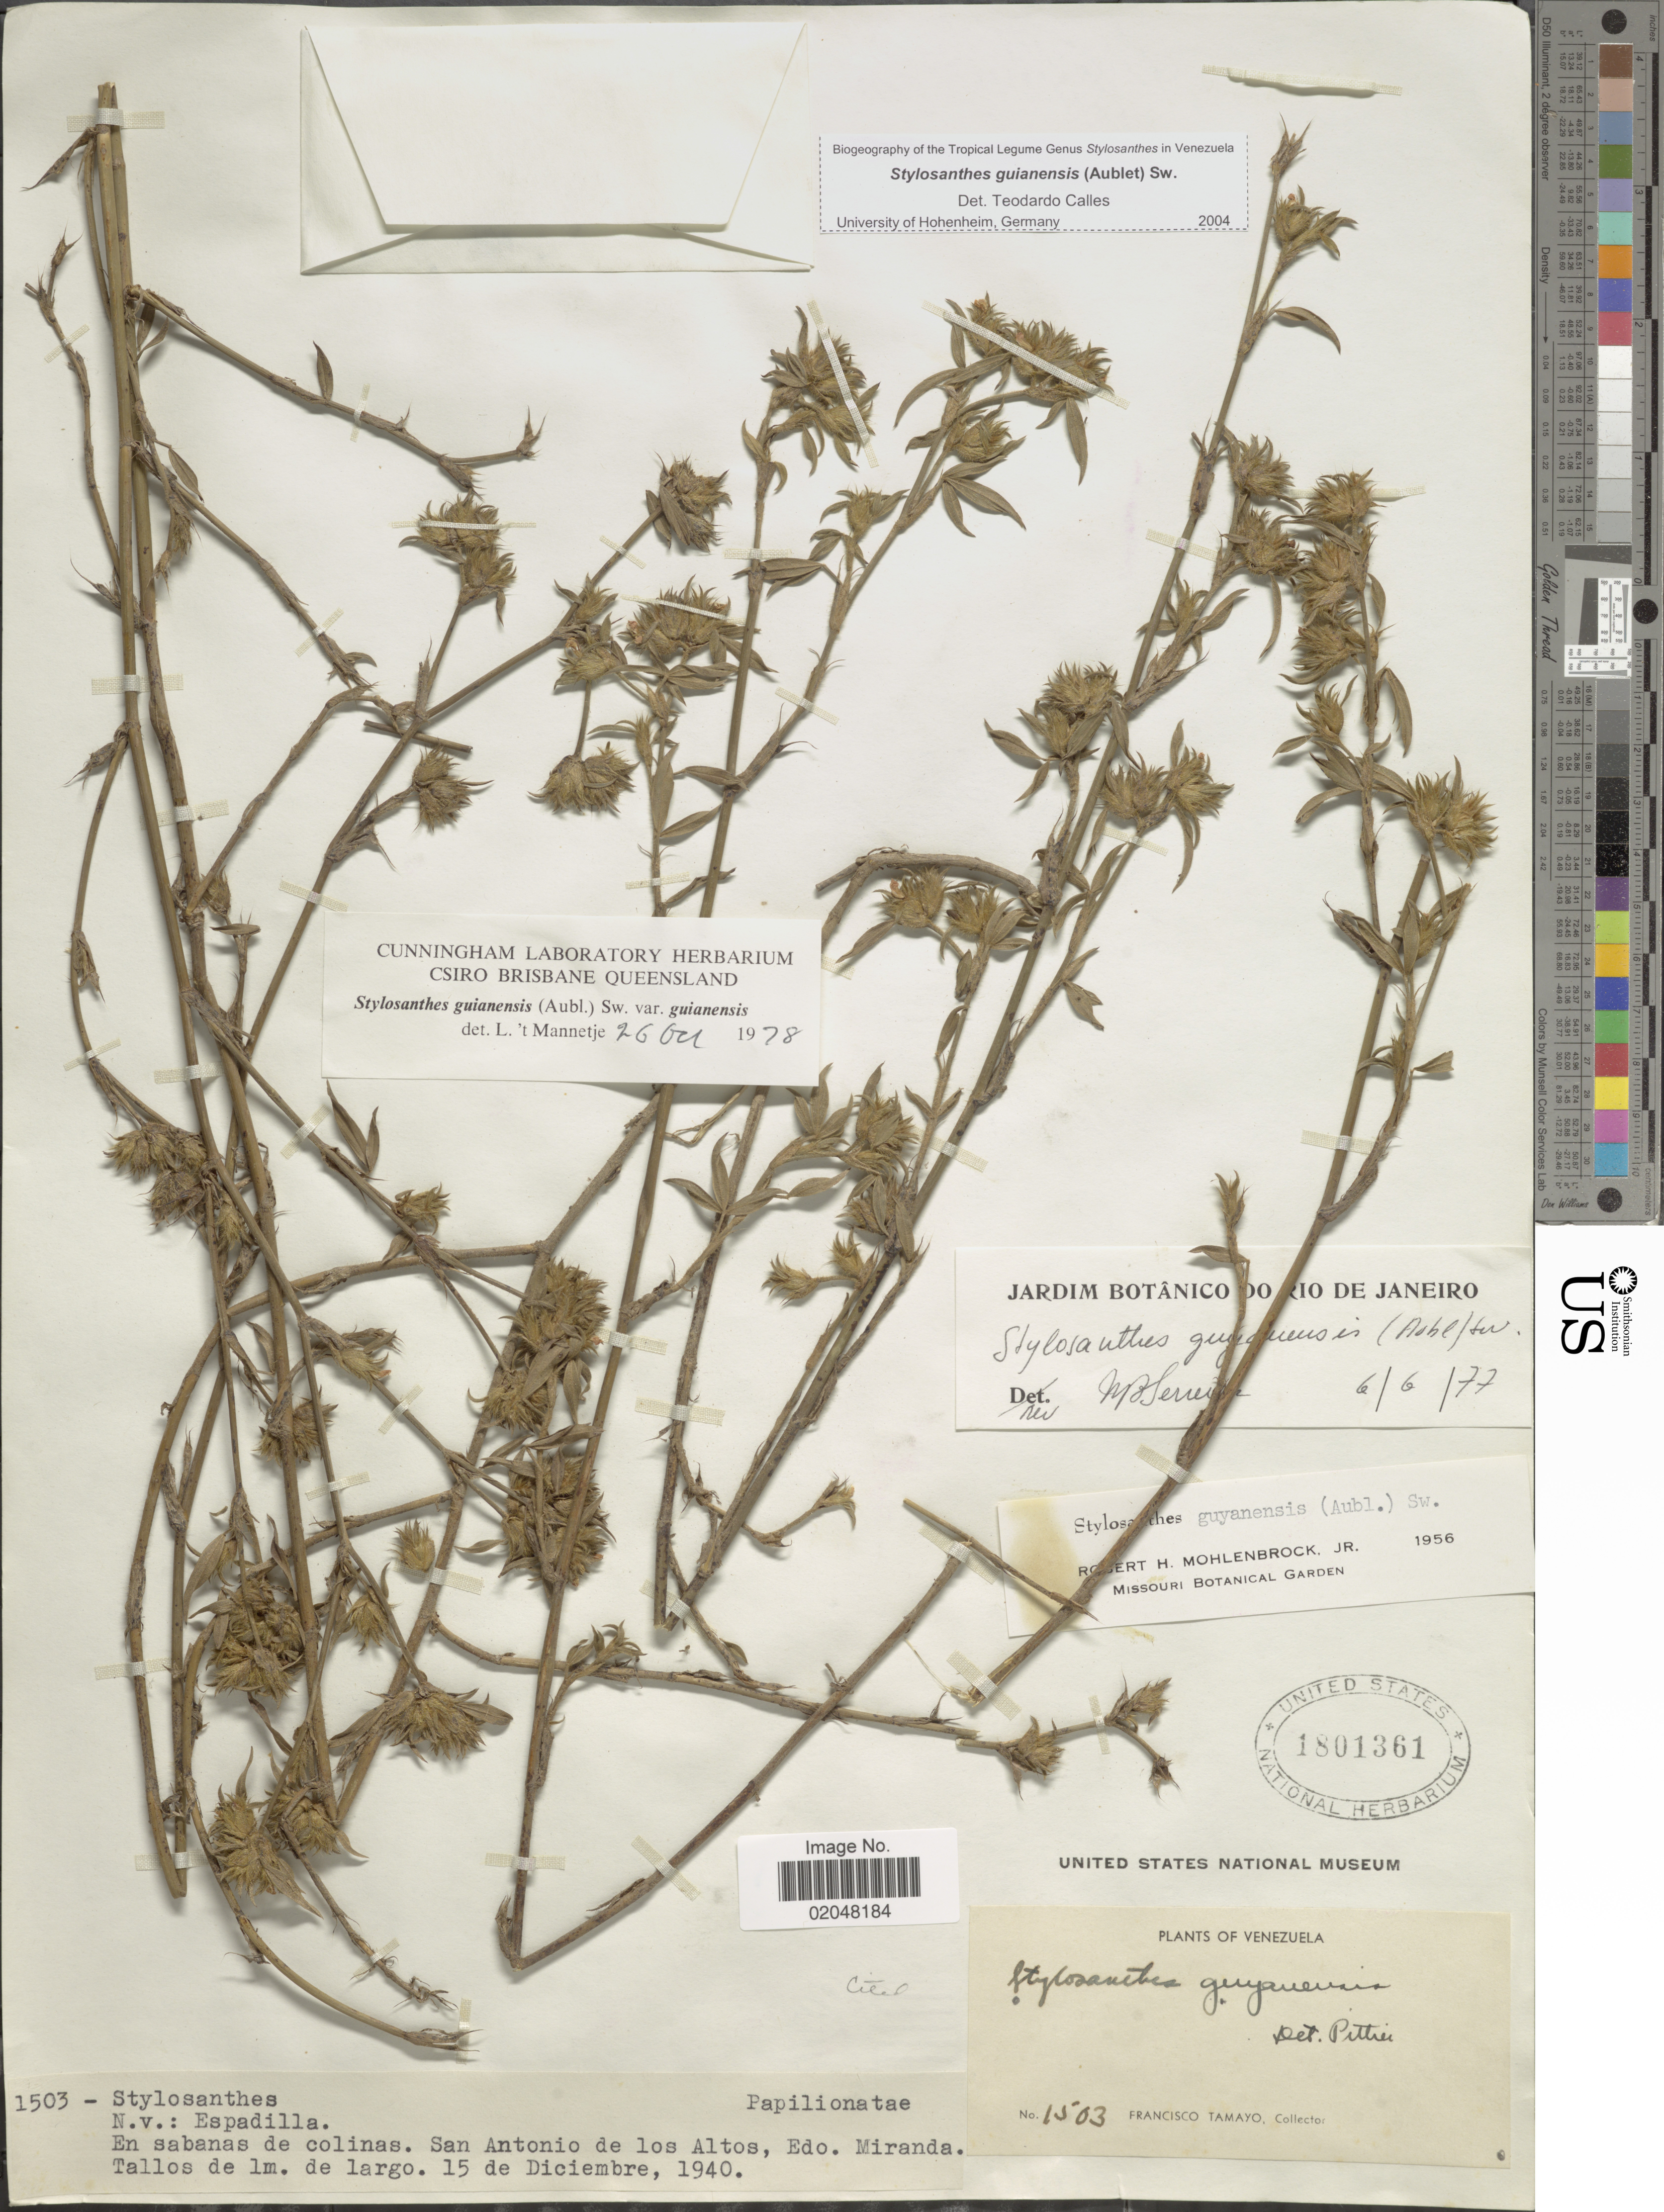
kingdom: Plantae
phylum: Tracheophyta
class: Magnoliopsida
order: Fabales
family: Fabaceae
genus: Stylosanthes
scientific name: Stylosanthes guianensis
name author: (Aubl.) Sw.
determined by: Calles, T.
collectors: F. Tamayo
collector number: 1503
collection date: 1940-12-15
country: Venezuela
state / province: Miranda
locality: En sabanas de colinas, San Antonio de los Altos.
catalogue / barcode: US 1801361